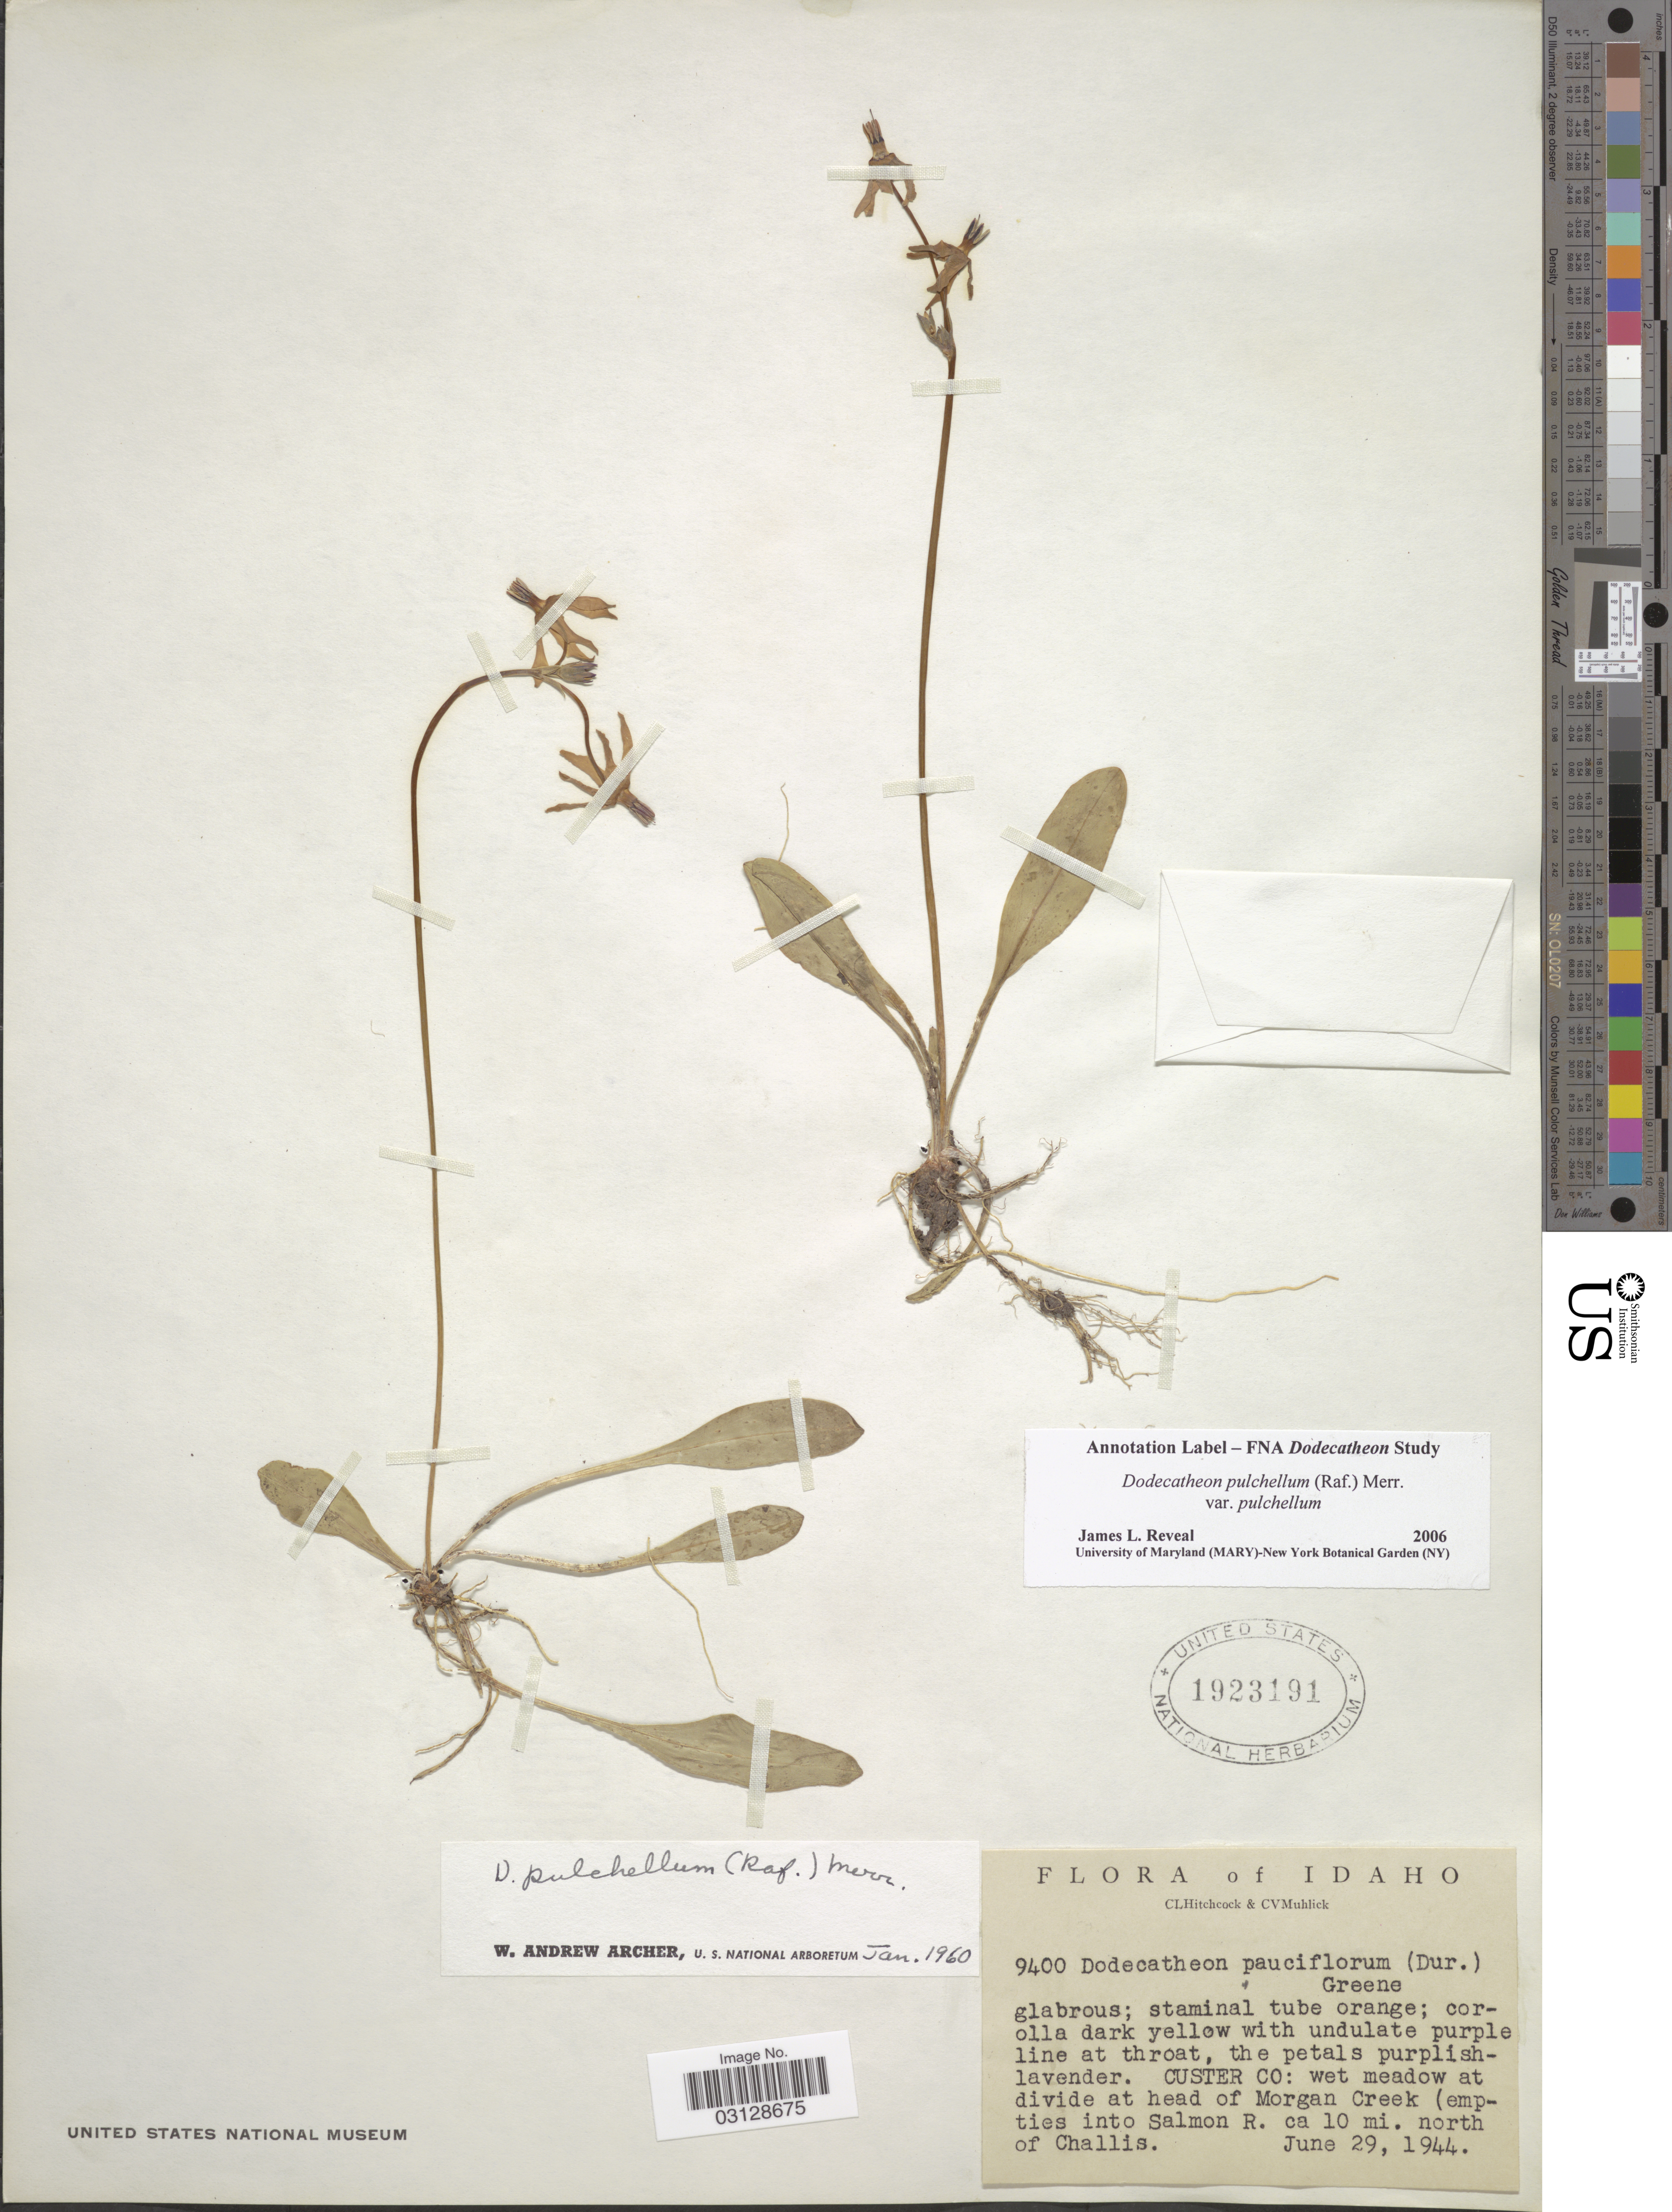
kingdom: Plantae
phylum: Tracheophyta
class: Magnoliopsida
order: Ericales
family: Primulaceae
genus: Dodecatheon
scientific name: Dodecatheon pulchellum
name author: (Raf.) Merr.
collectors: C. L. Hitchcock & C. V. Muhlick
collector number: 9400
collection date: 1944-06-29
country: United States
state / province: Idaho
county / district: Custer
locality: wet meadow at divide at head of Morgan Creek (empties into Salmon R. ca 10 mi. north of Challis).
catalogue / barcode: US 1923191